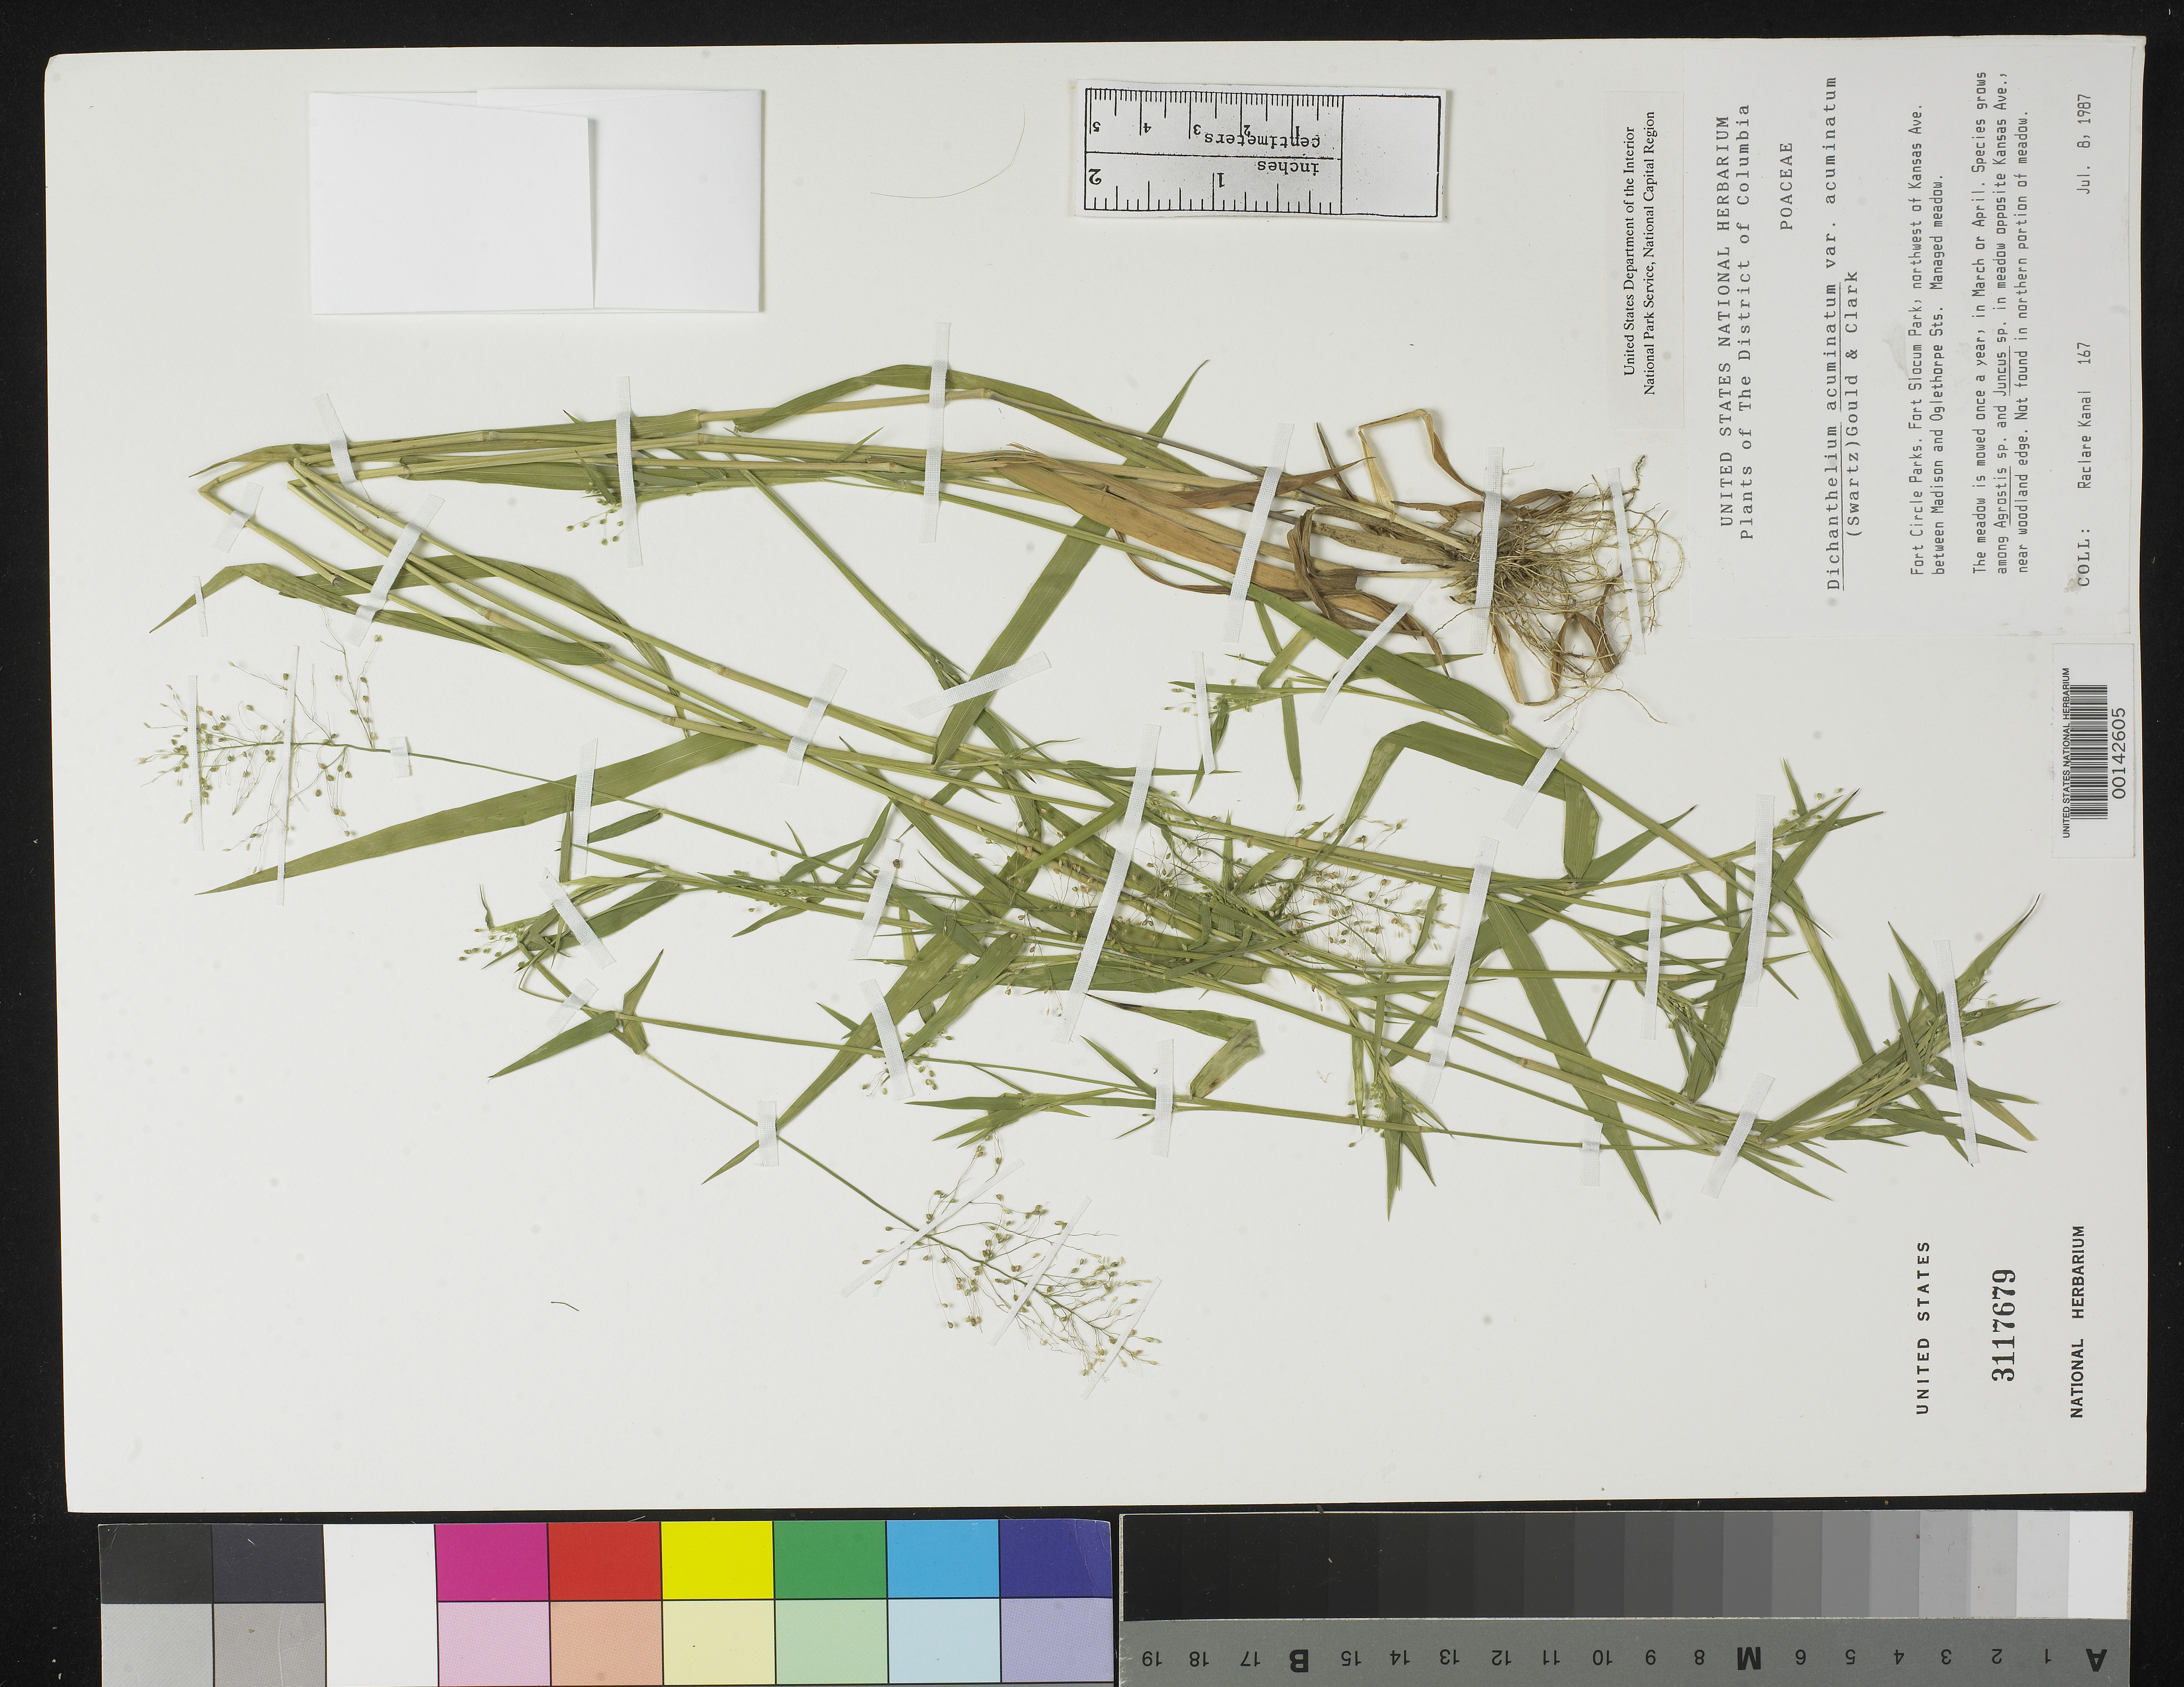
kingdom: Plantae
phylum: Tracheophyta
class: Liliopsida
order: Poales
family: Poaceae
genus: Dichanthelium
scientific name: Dichanthelium acuminatum var. acuminatum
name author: (Sw.) Gould & C.A. Clark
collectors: R. Kanal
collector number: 167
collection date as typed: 08 Jul 1987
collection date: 1987-07-08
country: United States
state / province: District of Columbia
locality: Fort Circle Parks. Fort Slocum Park, northwest of Kansas Ave. Between Madison and Oglethorpe Sts. Fort Circle Parks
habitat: Managed meadow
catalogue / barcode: US 3117679